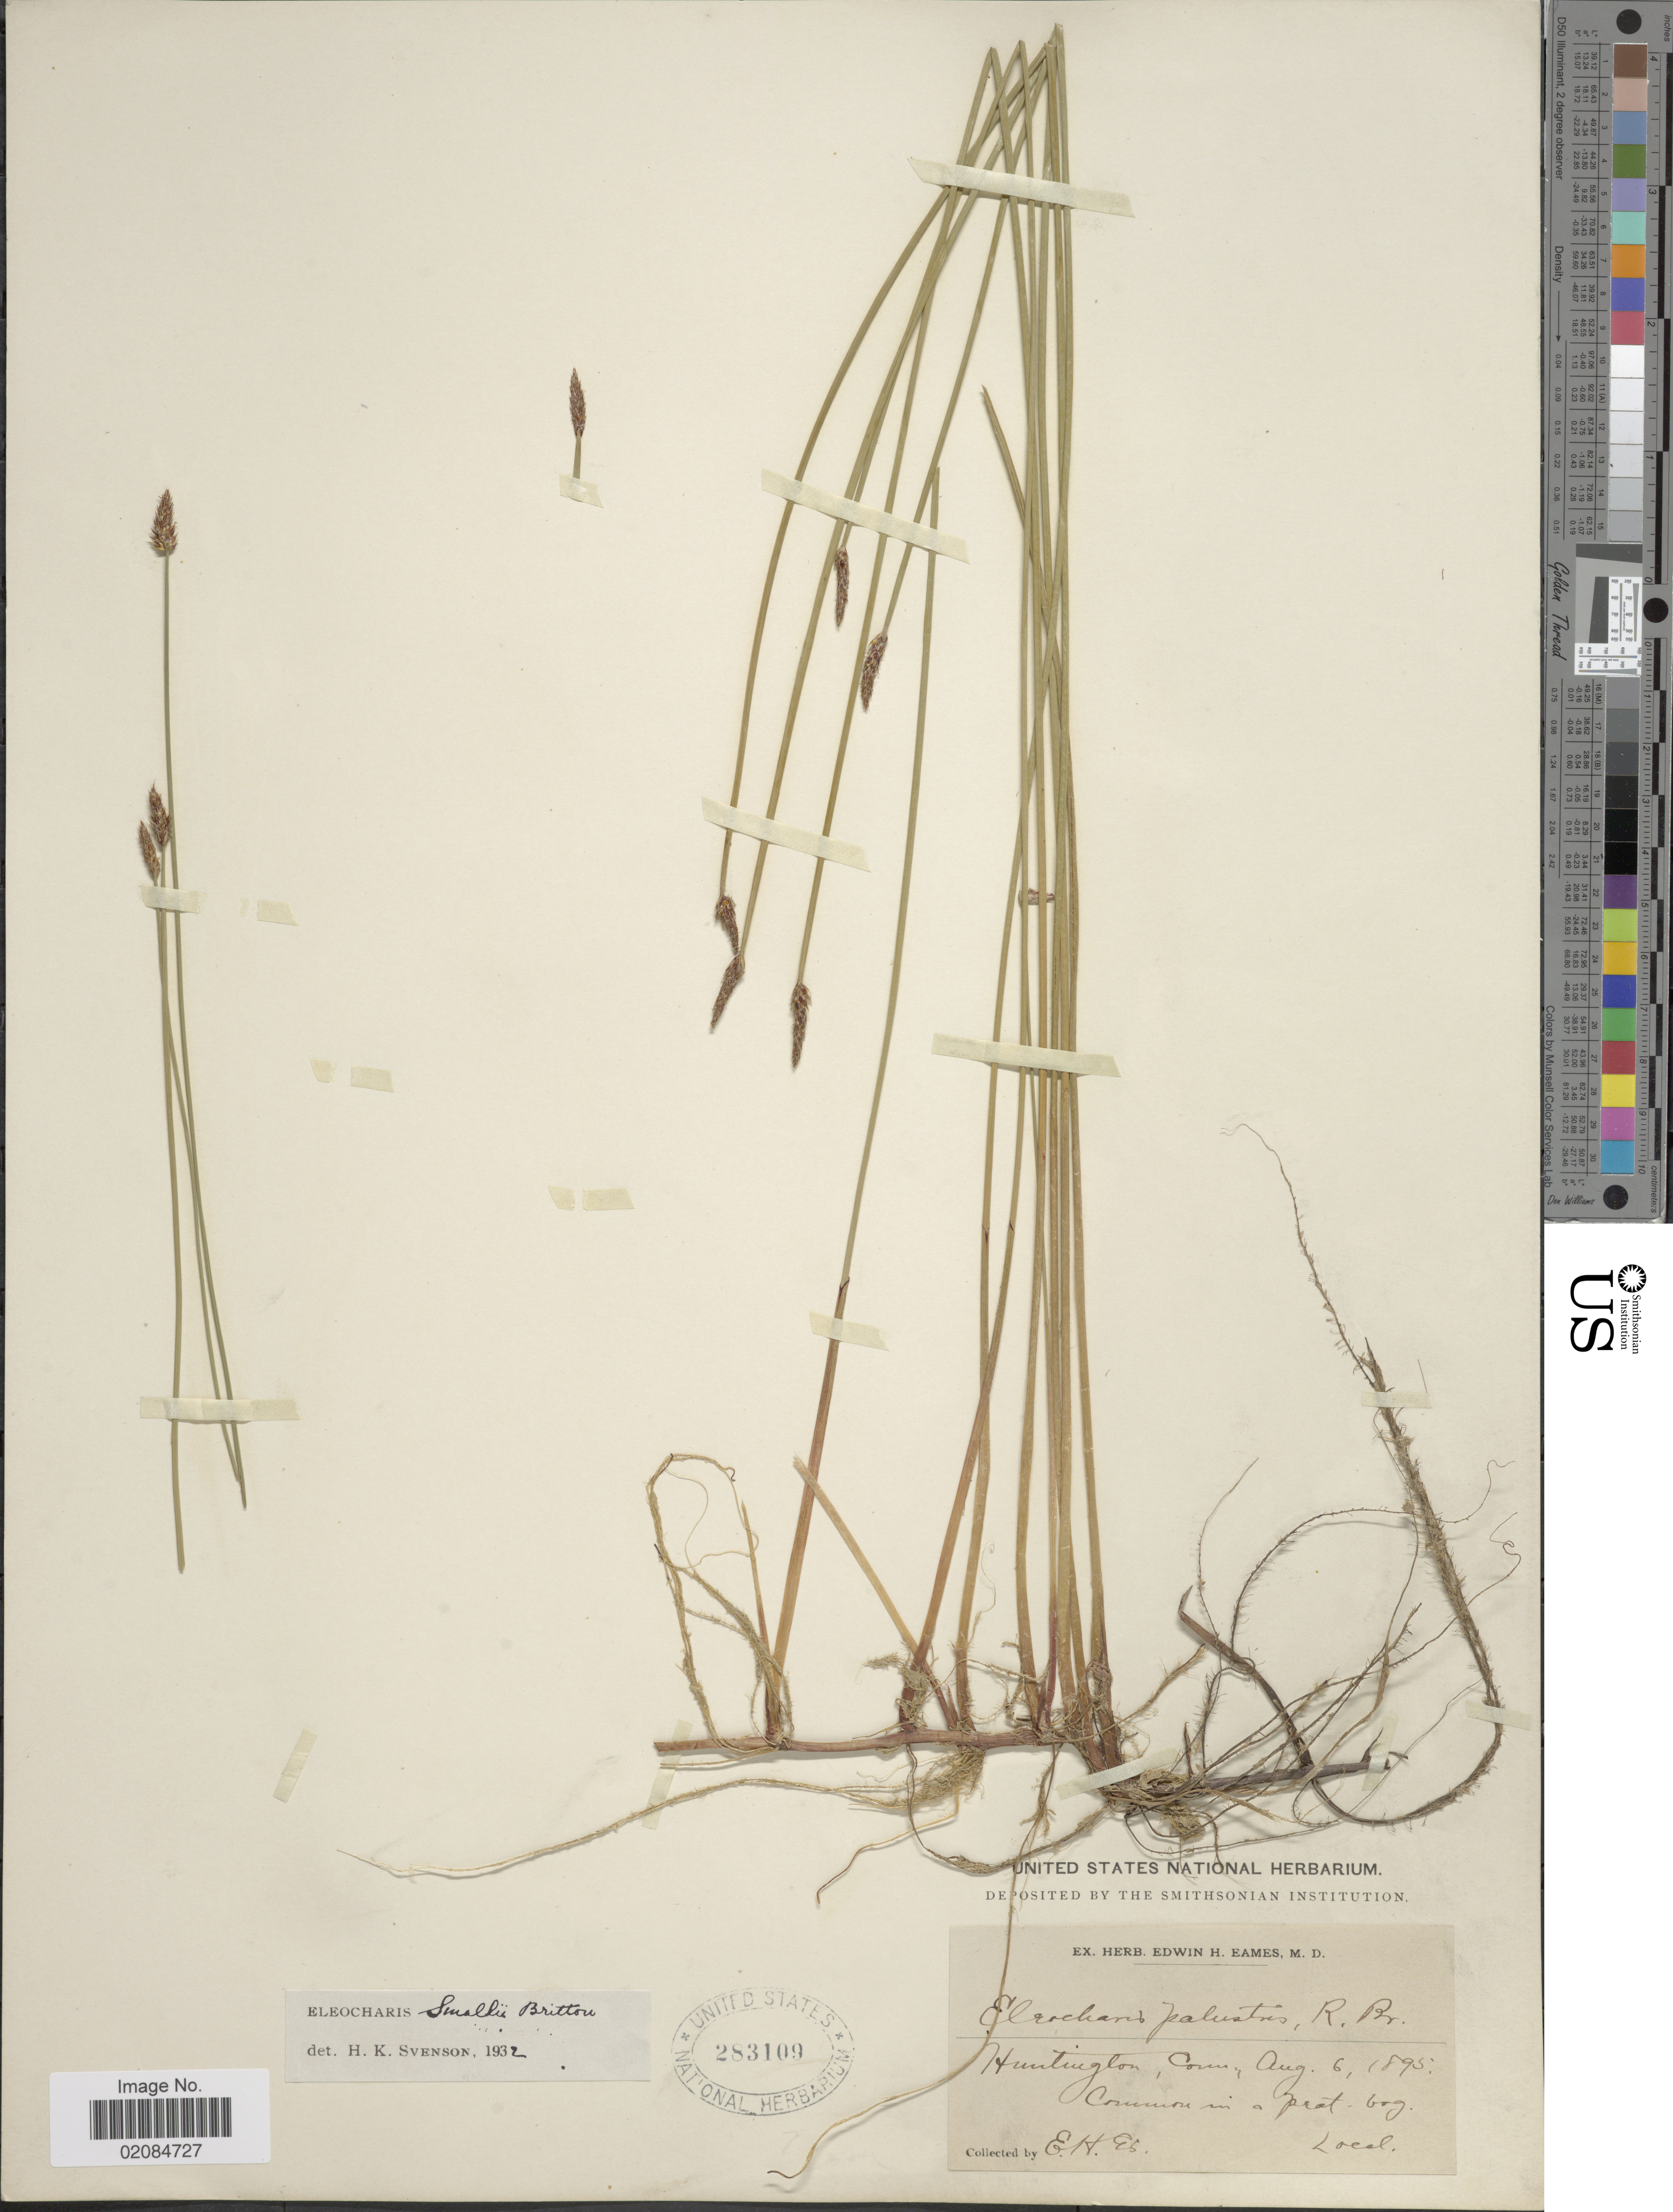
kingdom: Plantae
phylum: Tracheophyta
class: Liliopsida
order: Poales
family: Cyperaceae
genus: Eleocharis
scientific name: Eleocharis palustris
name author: (L.) Roem. & Schult.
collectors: E. H. Eames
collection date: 1895-08-06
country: United States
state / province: Connecticut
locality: Huntington, Conn.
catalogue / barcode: US 283109